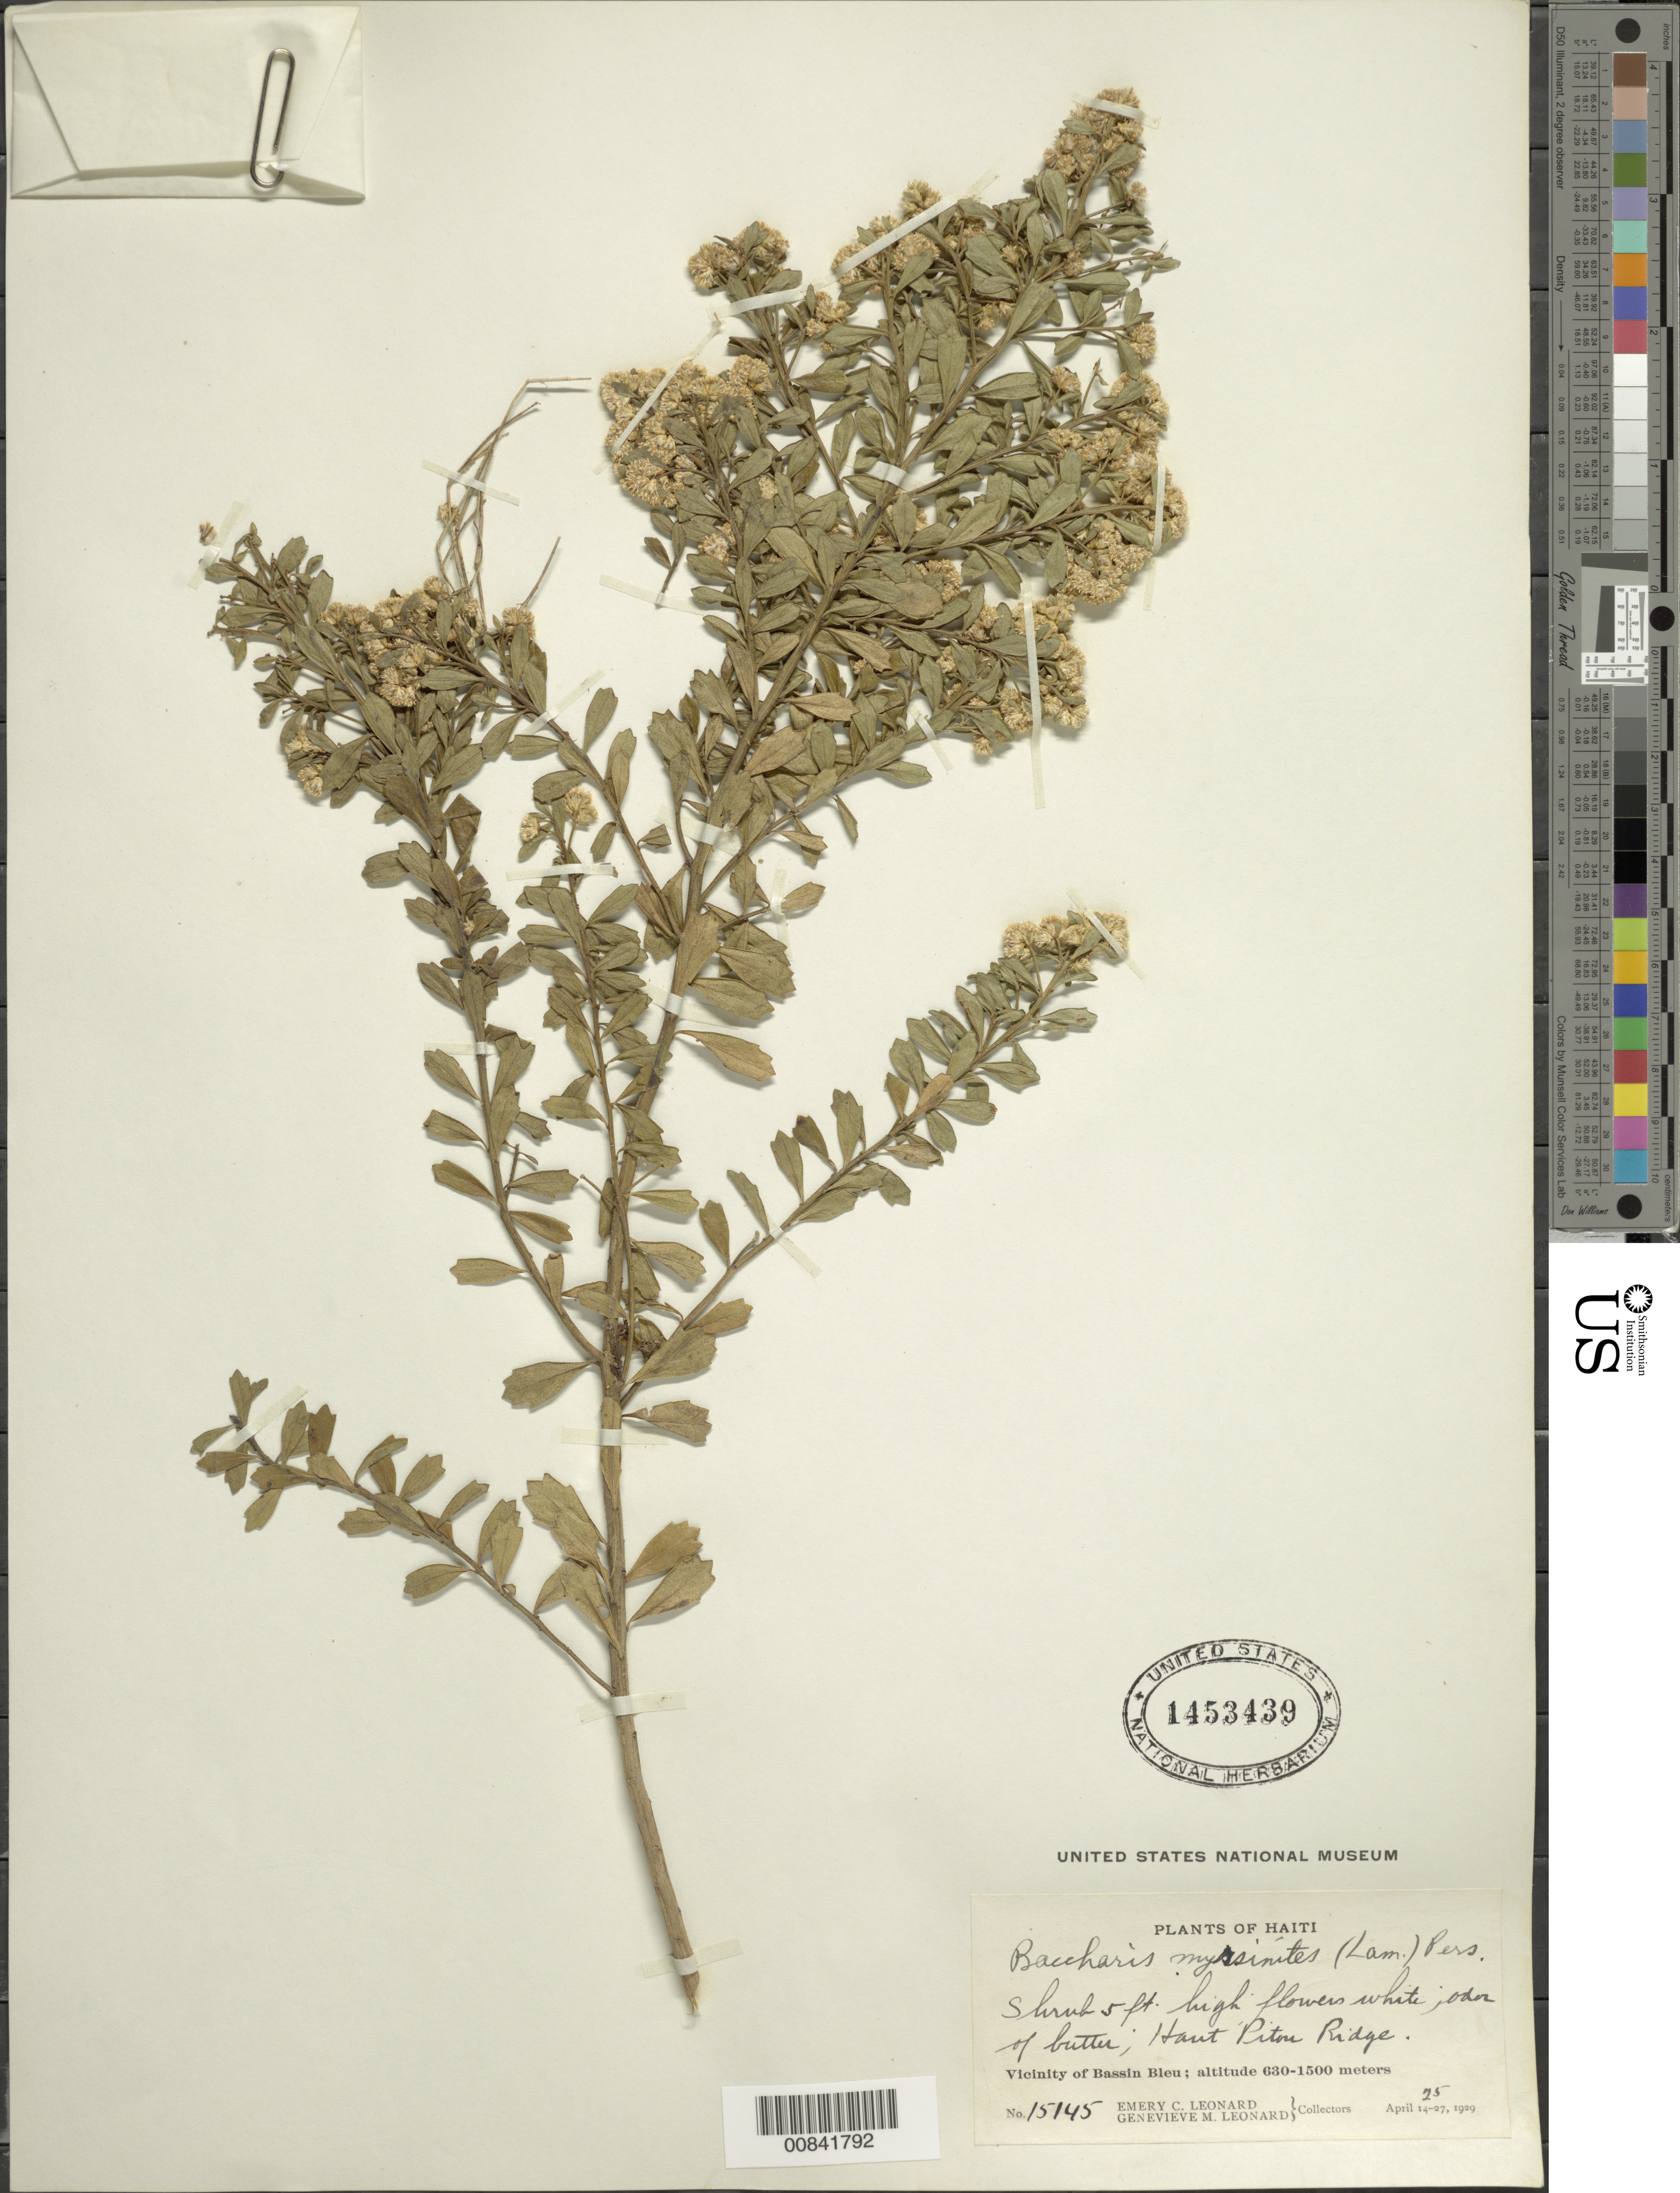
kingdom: Plantae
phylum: Tracheophyta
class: Magnoliopsida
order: Asterales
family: Asteraceae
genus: Baccharis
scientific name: Baccharis myrsinites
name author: Pers.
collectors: E. C. Leonard & G. M. Leonard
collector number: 15145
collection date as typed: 25 Apr 1929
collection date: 1929-04-25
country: Haiti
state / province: Nord-Ouest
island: Hispaniola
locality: Vicinity of Bassin Bleu, Haut Piton Ridge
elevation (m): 630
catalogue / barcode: US 1453439